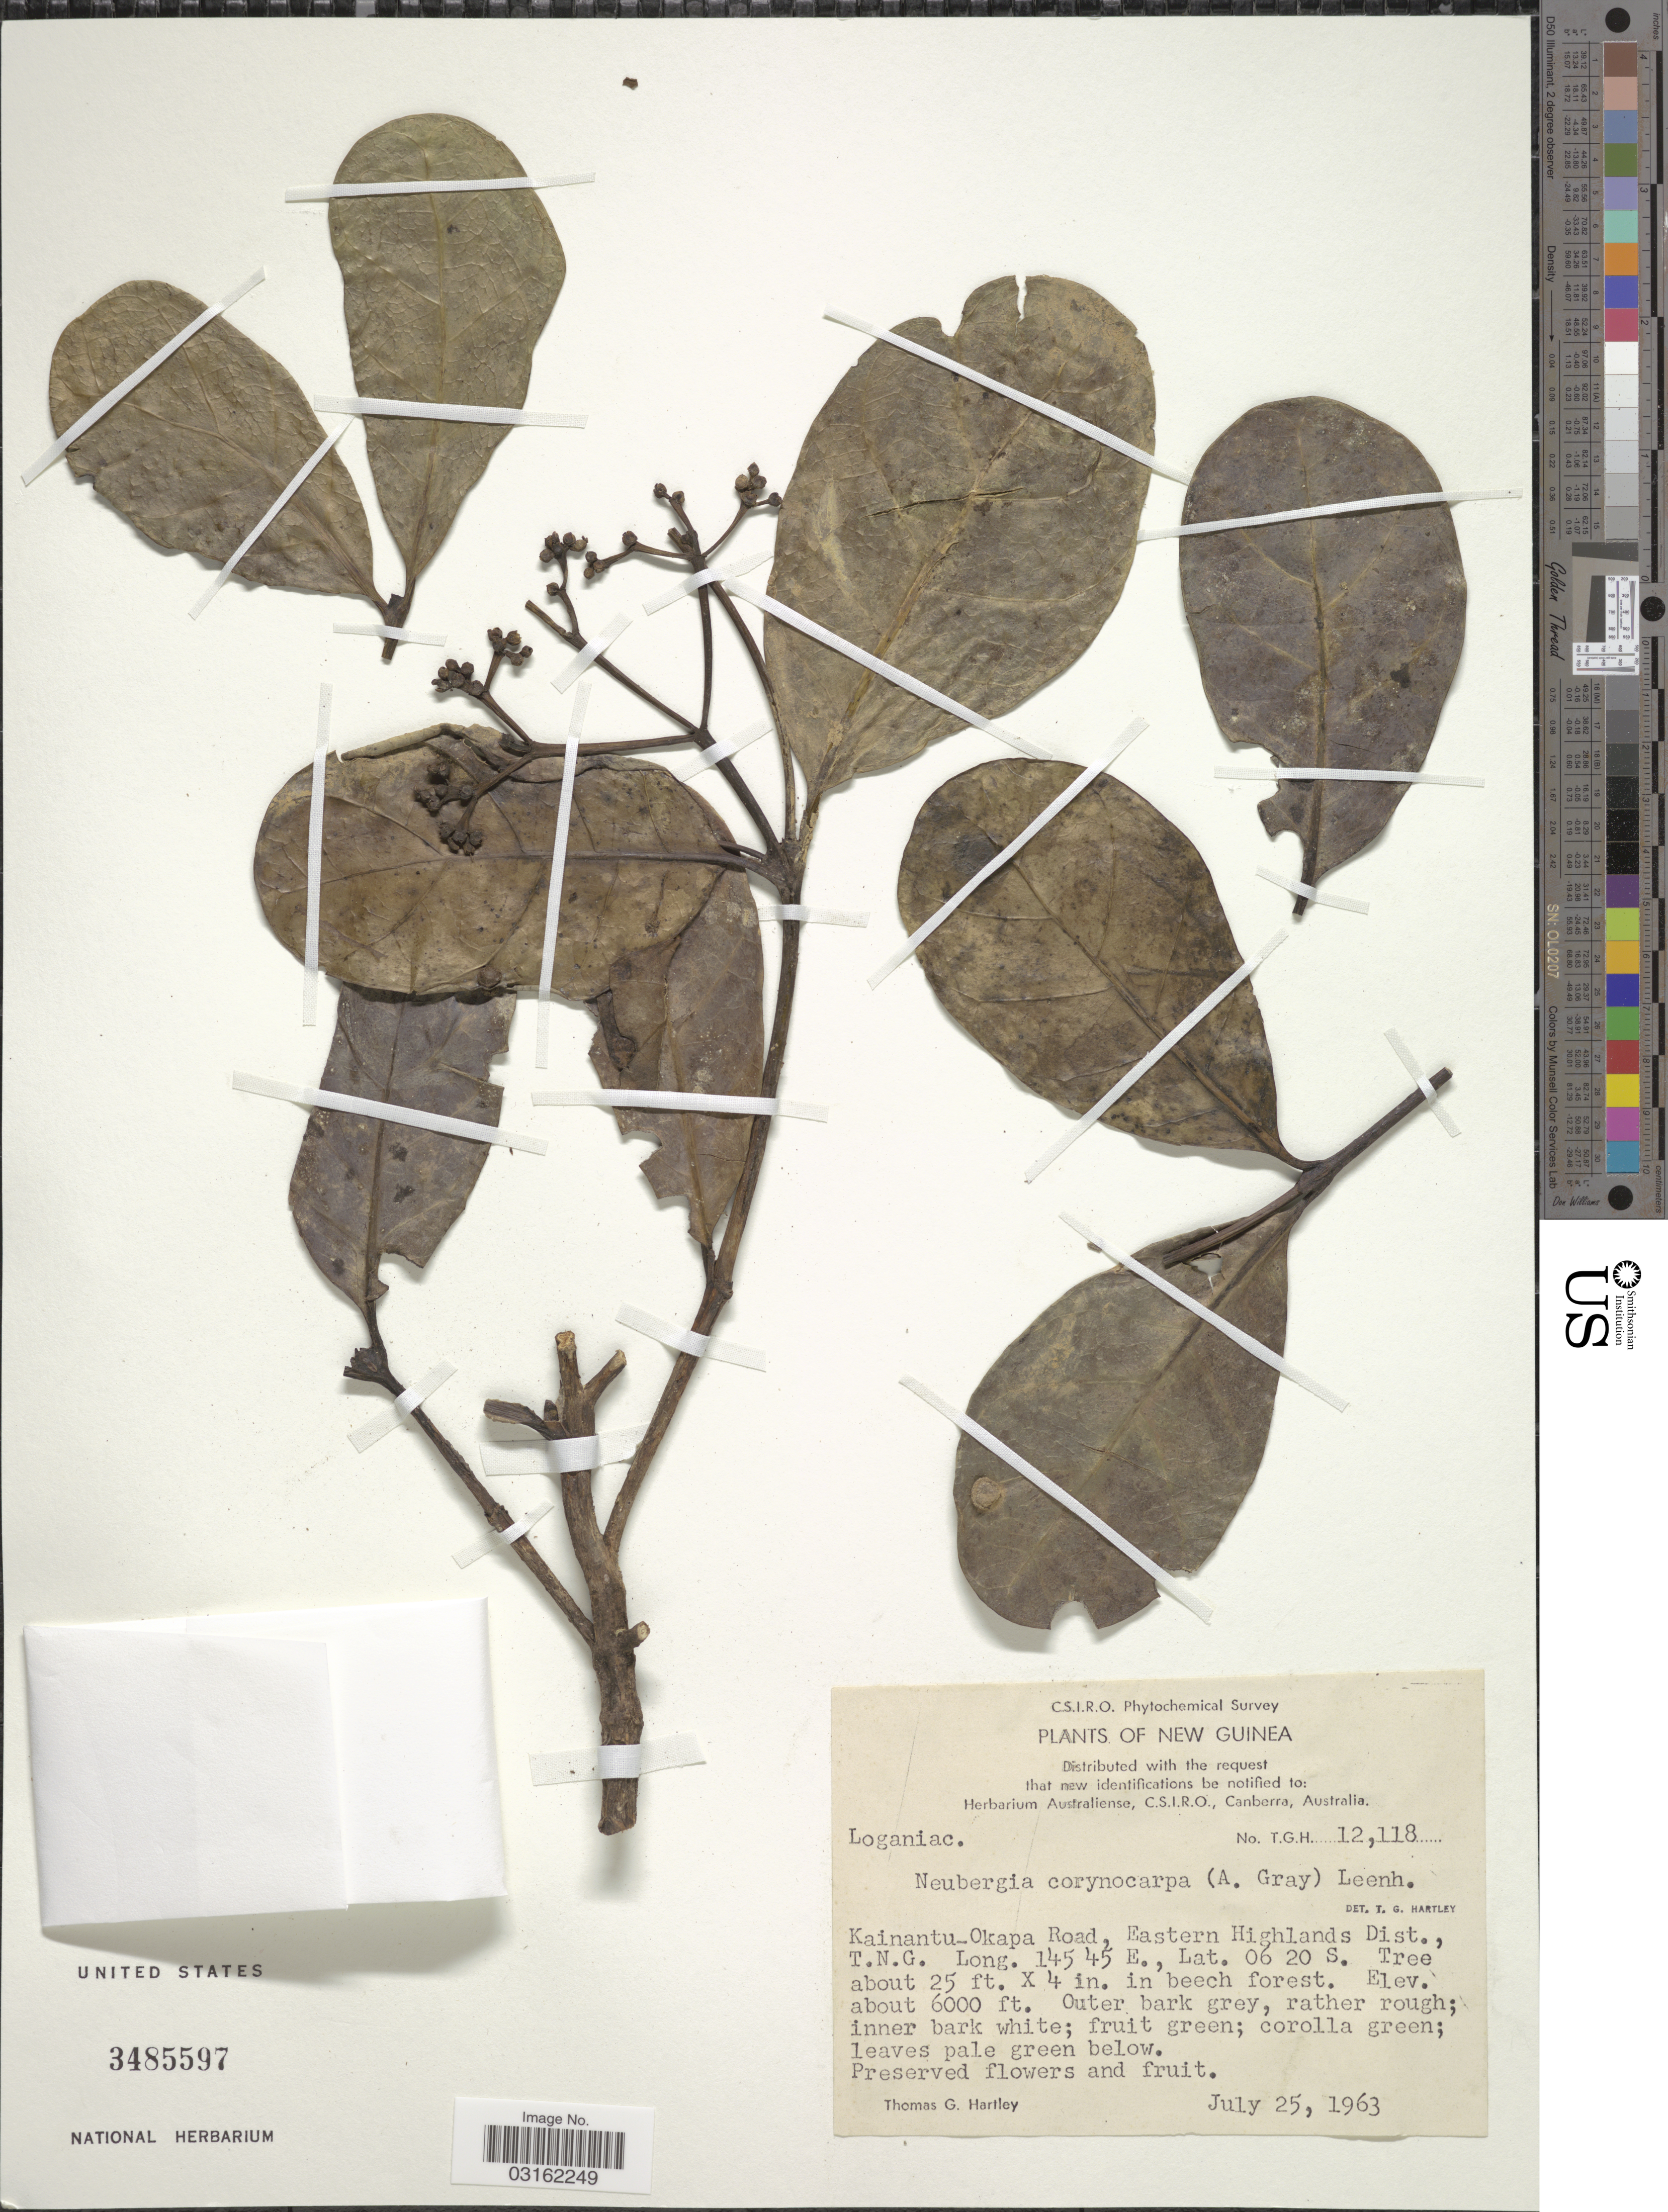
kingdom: Plantae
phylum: Tracheophyta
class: Magnoliopsida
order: Gentianales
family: Loganiaceae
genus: Neuburgia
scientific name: Neuburgia corynocarpa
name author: (A. Gray) Leenh.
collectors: T. G. Hartley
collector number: TGH12118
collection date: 1963-07-25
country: Papua New Guinea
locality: New Guinea, Kainantu-Okapa Road, Eastern Highlands Dist., T.N.G.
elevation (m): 1829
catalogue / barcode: US 3485597